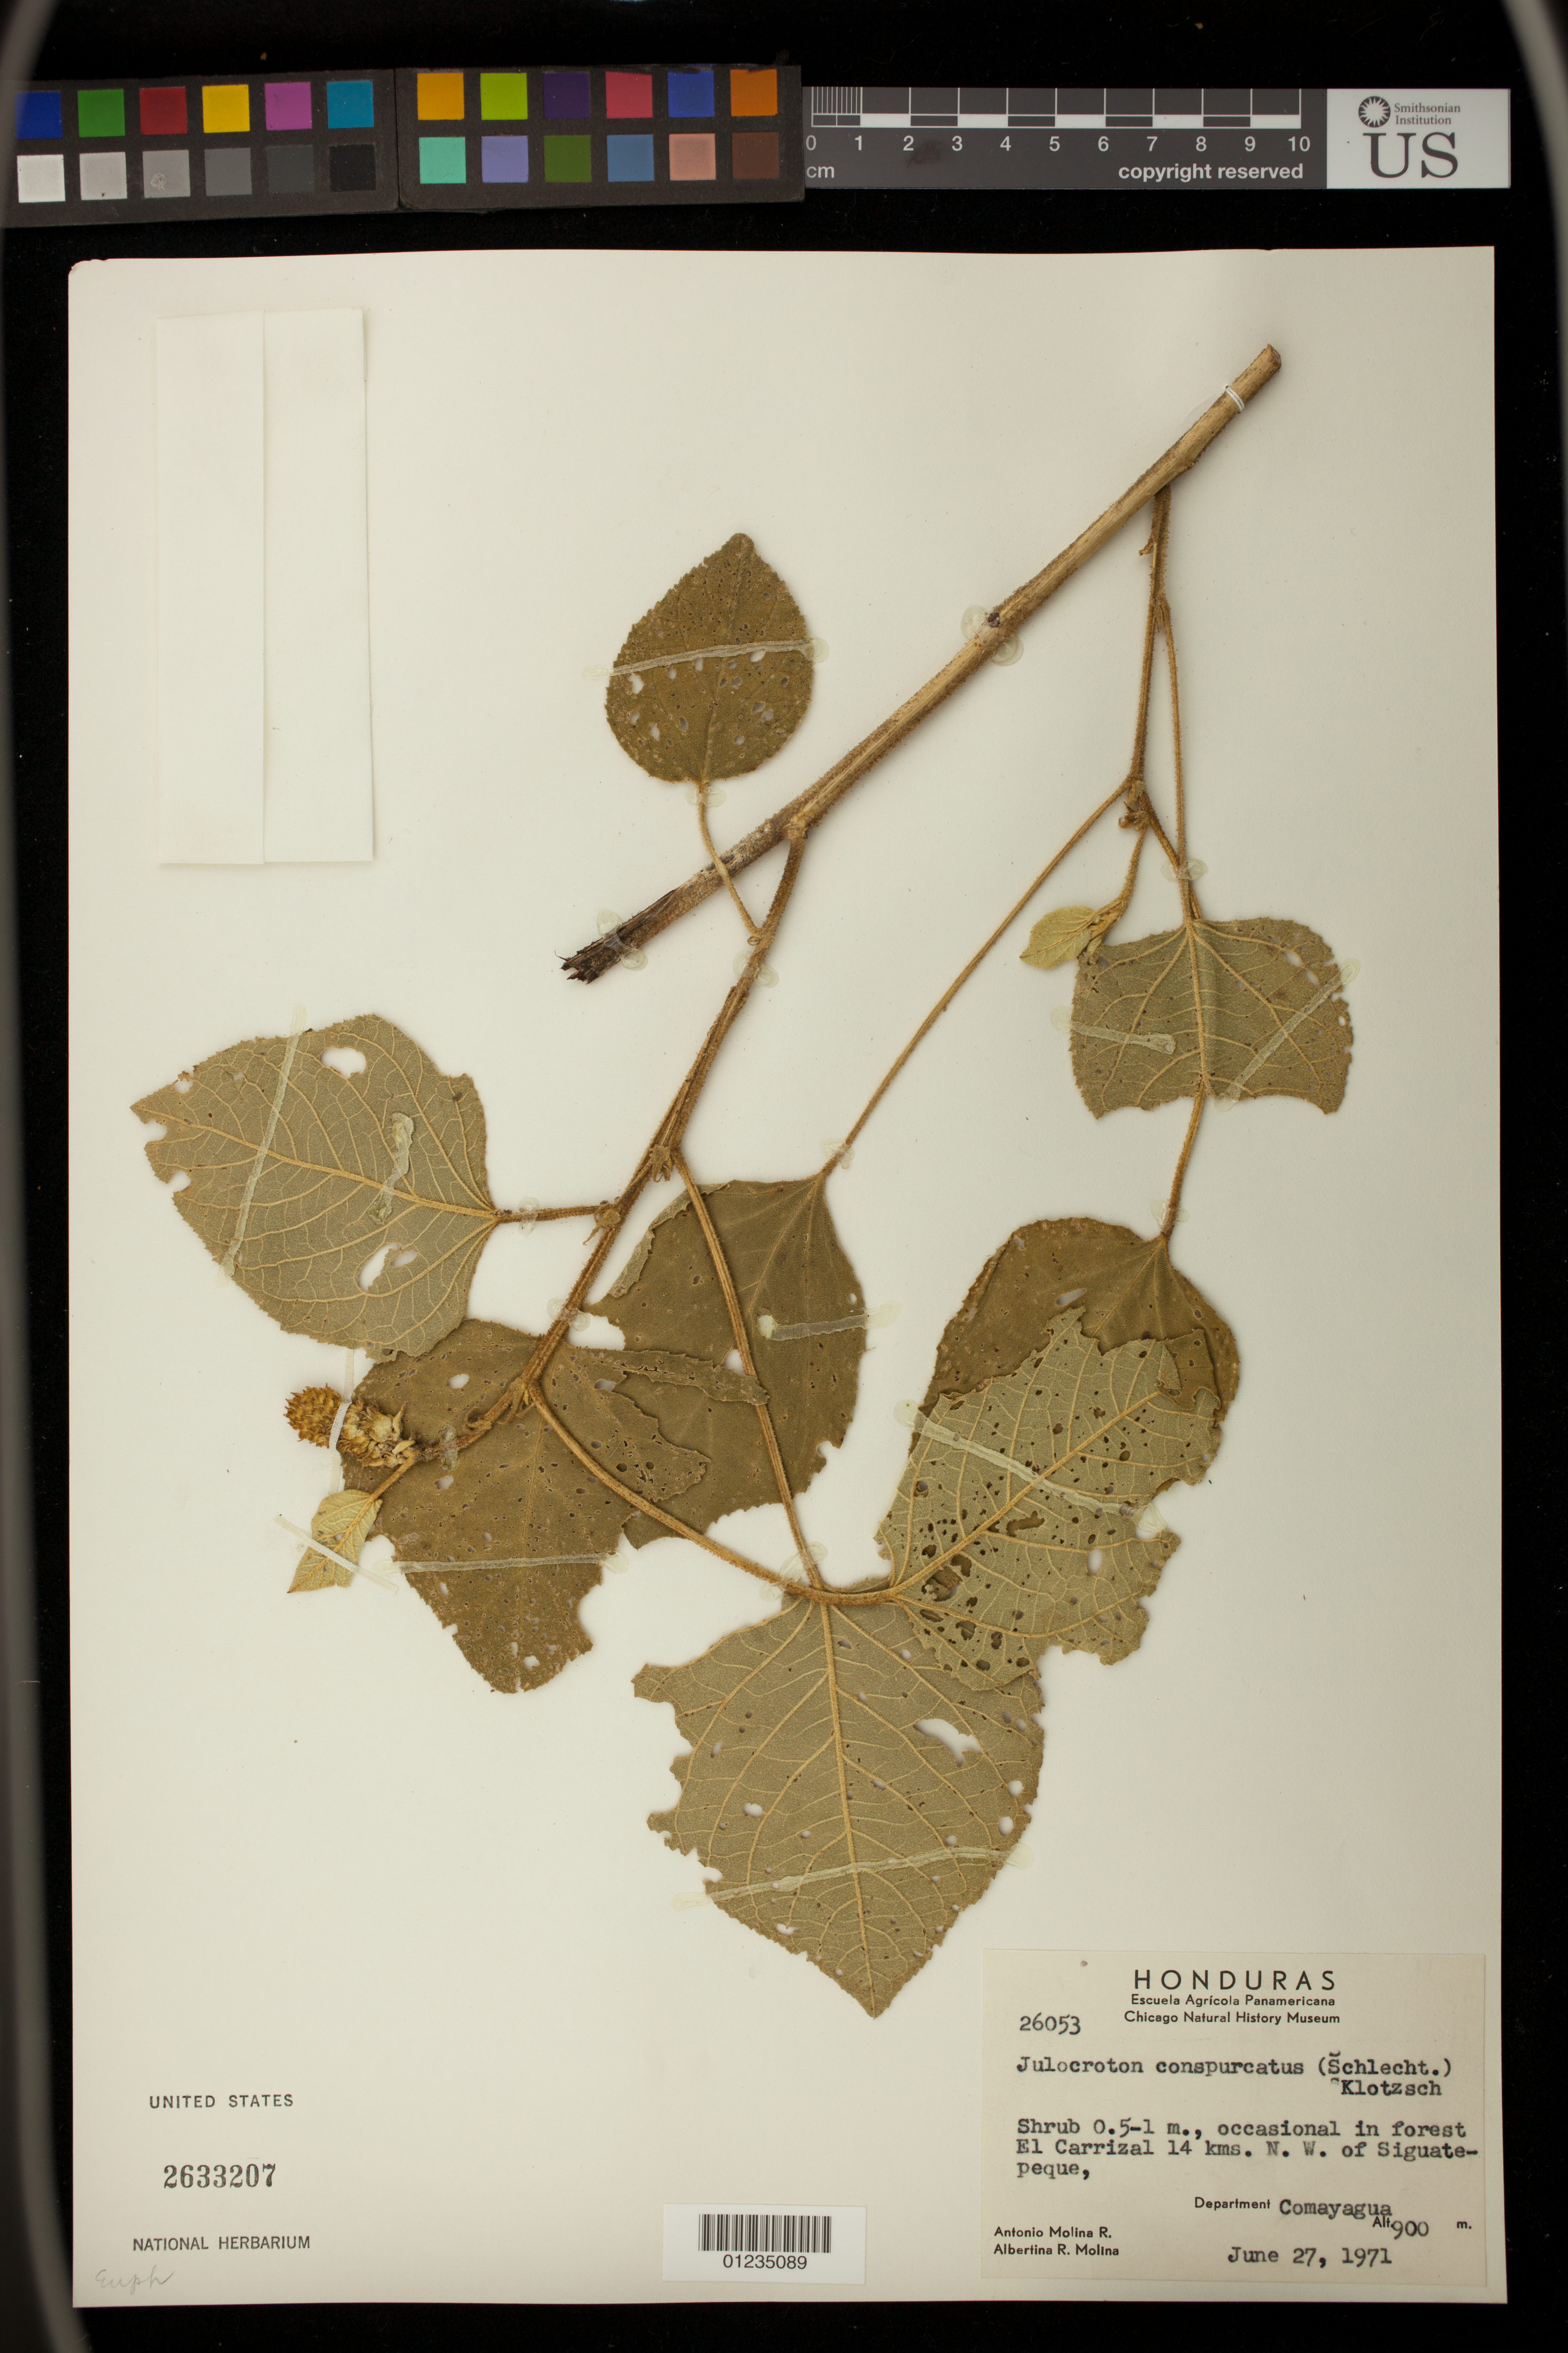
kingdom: Plantae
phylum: Tracheophyta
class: Magnoliopsida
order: Malpighiales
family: Euphorbiaceae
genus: Julocroton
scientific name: Julocroton conspurcatus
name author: (Schltdl.) Klotzsch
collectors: A. Molina R. & A. R. Molina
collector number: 26053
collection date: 1971-06-27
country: Honduras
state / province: Comayagua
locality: in forest El Carrizal 14 kms. N. W. of Siguatepequ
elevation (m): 900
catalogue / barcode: US 2633207